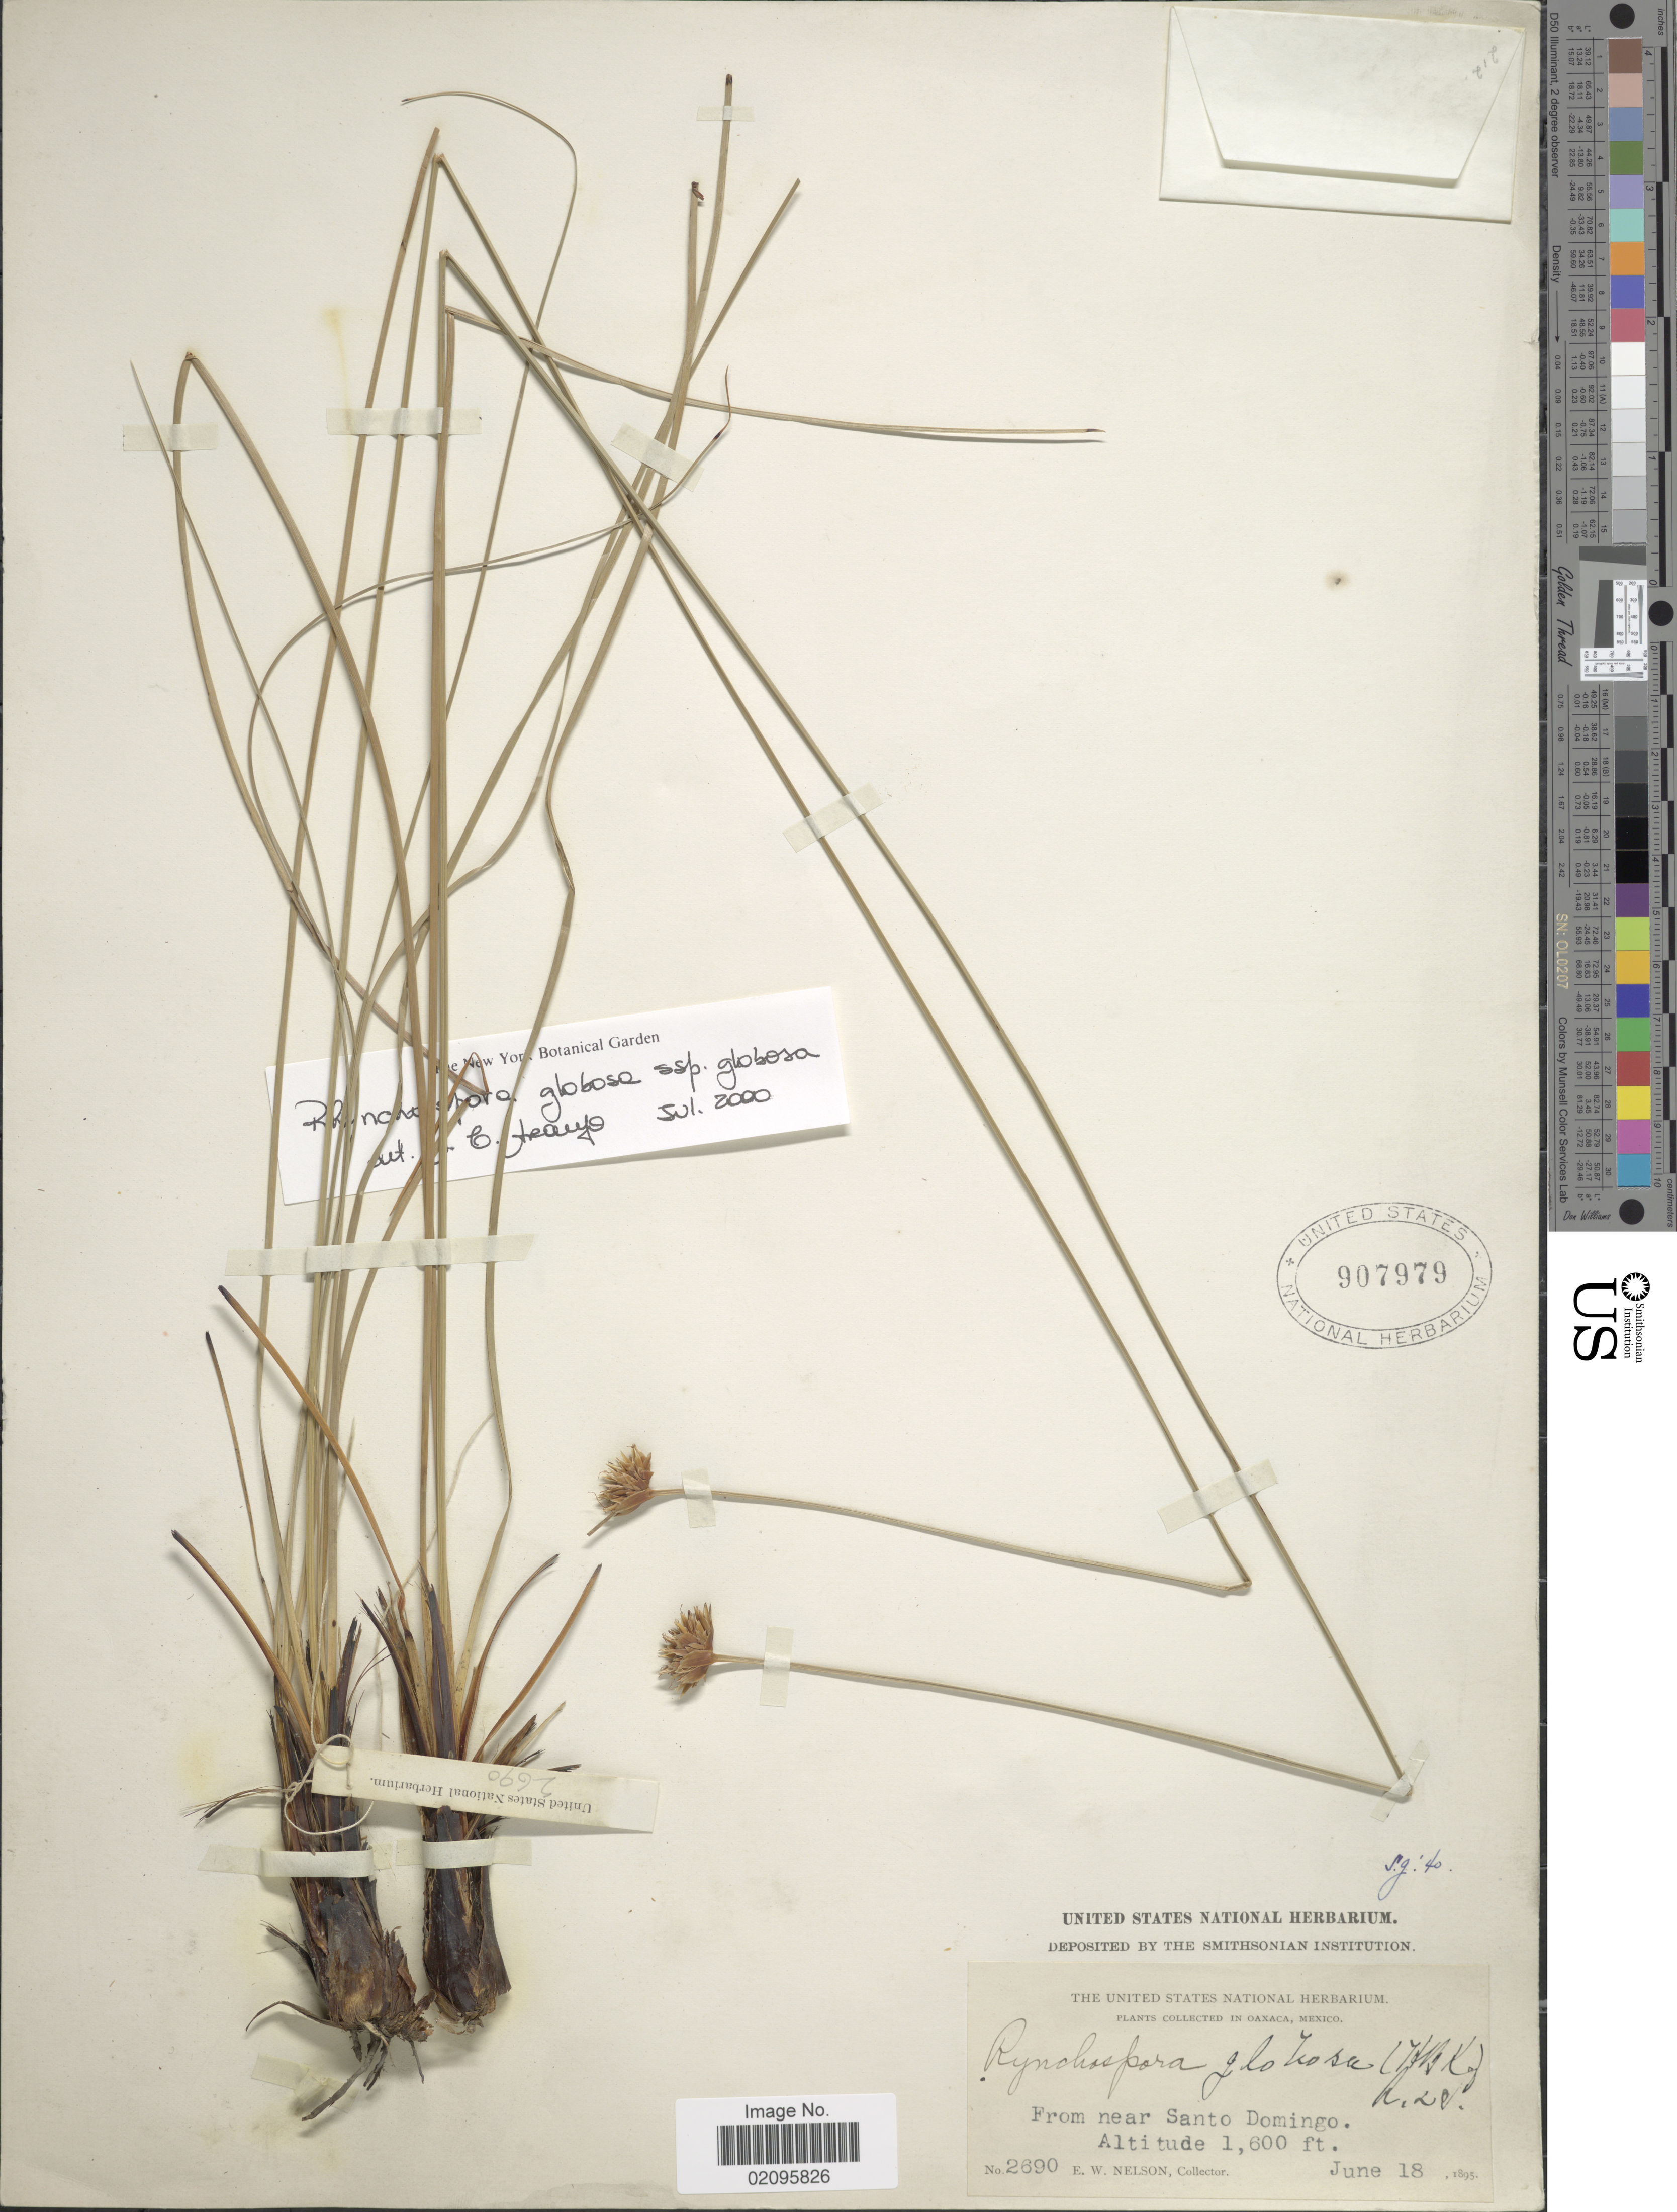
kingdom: Plantae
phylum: Tracheophyta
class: Liliopsida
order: Poales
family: Cyperaceae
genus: Rhynchospora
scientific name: Rhynchospora globosa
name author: (Kunth) Roem. & Schult.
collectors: E. W. Nelson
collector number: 2690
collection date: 1895-06-18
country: Mexico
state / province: Oaxaca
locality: Near Santo Domingo.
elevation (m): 488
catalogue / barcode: US 907979